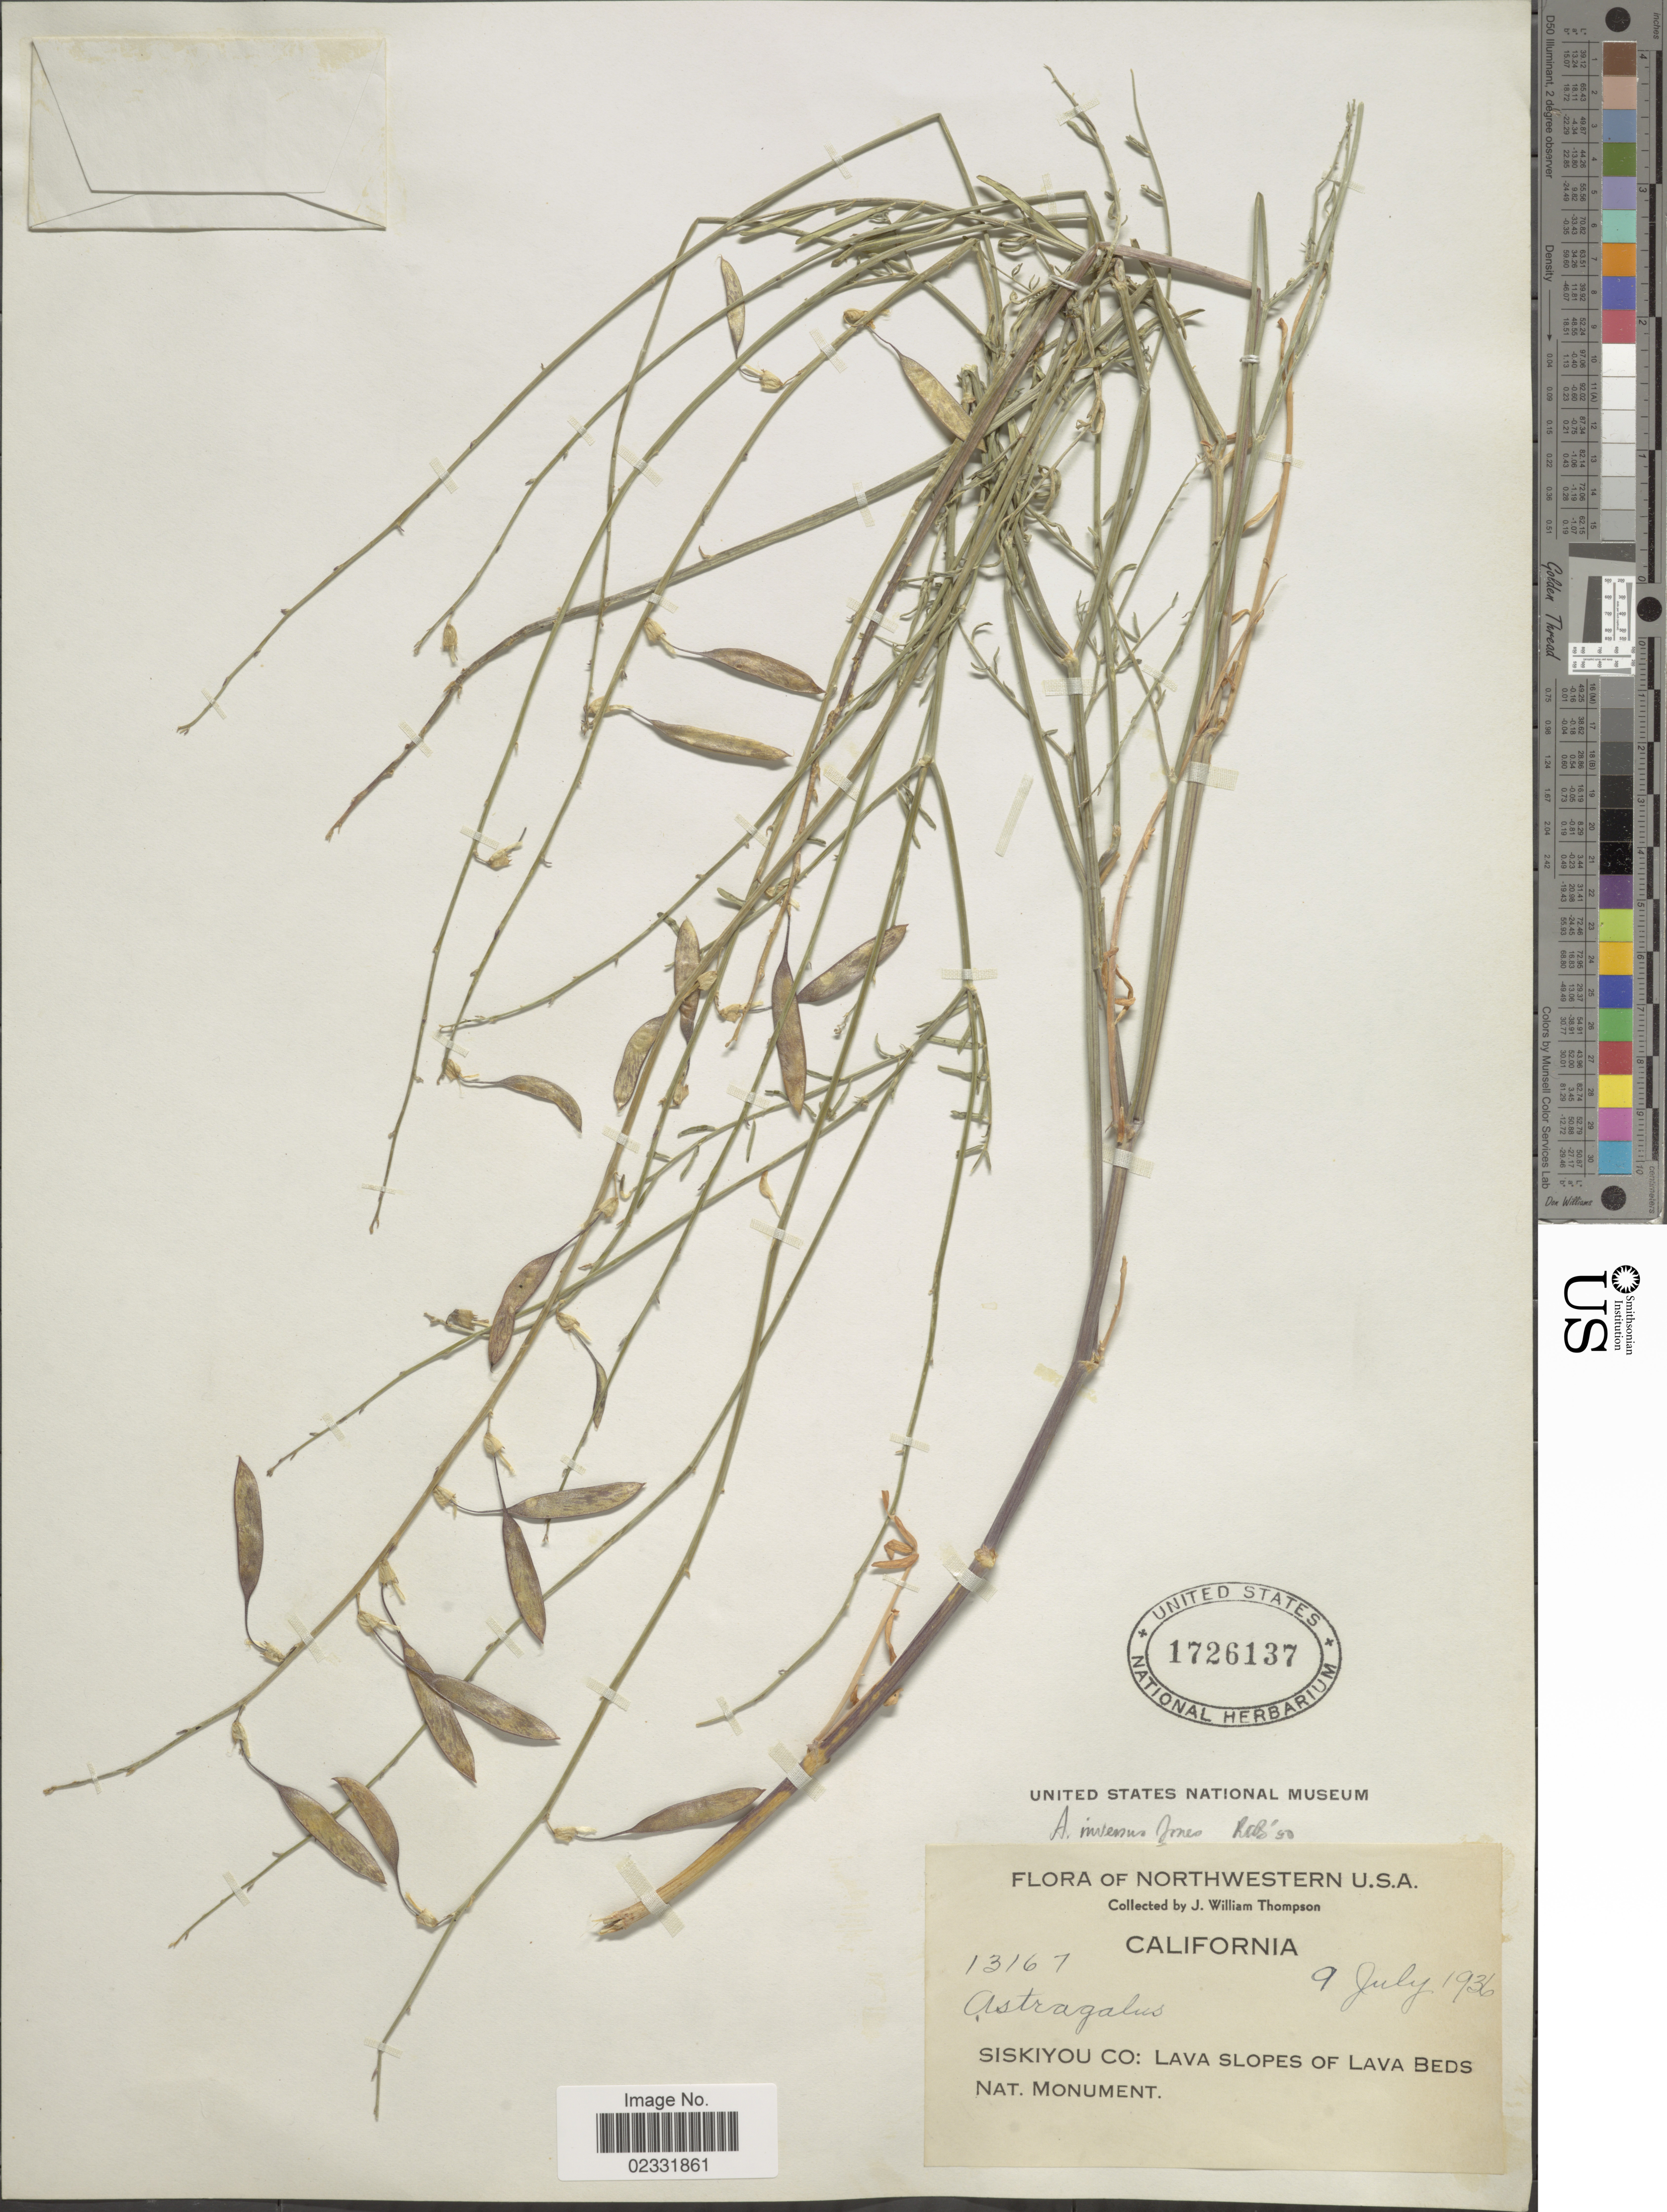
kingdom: Plantae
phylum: Tracheophyta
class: Magnoliopsida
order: Fabales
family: Fabaceae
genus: Astragalus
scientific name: Astragalus inversus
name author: M.E. Jones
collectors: J. W. Thompson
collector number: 13167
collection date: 1936-07-09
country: United States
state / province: California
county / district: Siskiyou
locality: Siskiyou Co: lava slopes of Lava beds, Nat. Monument.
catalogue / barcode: US 1726137